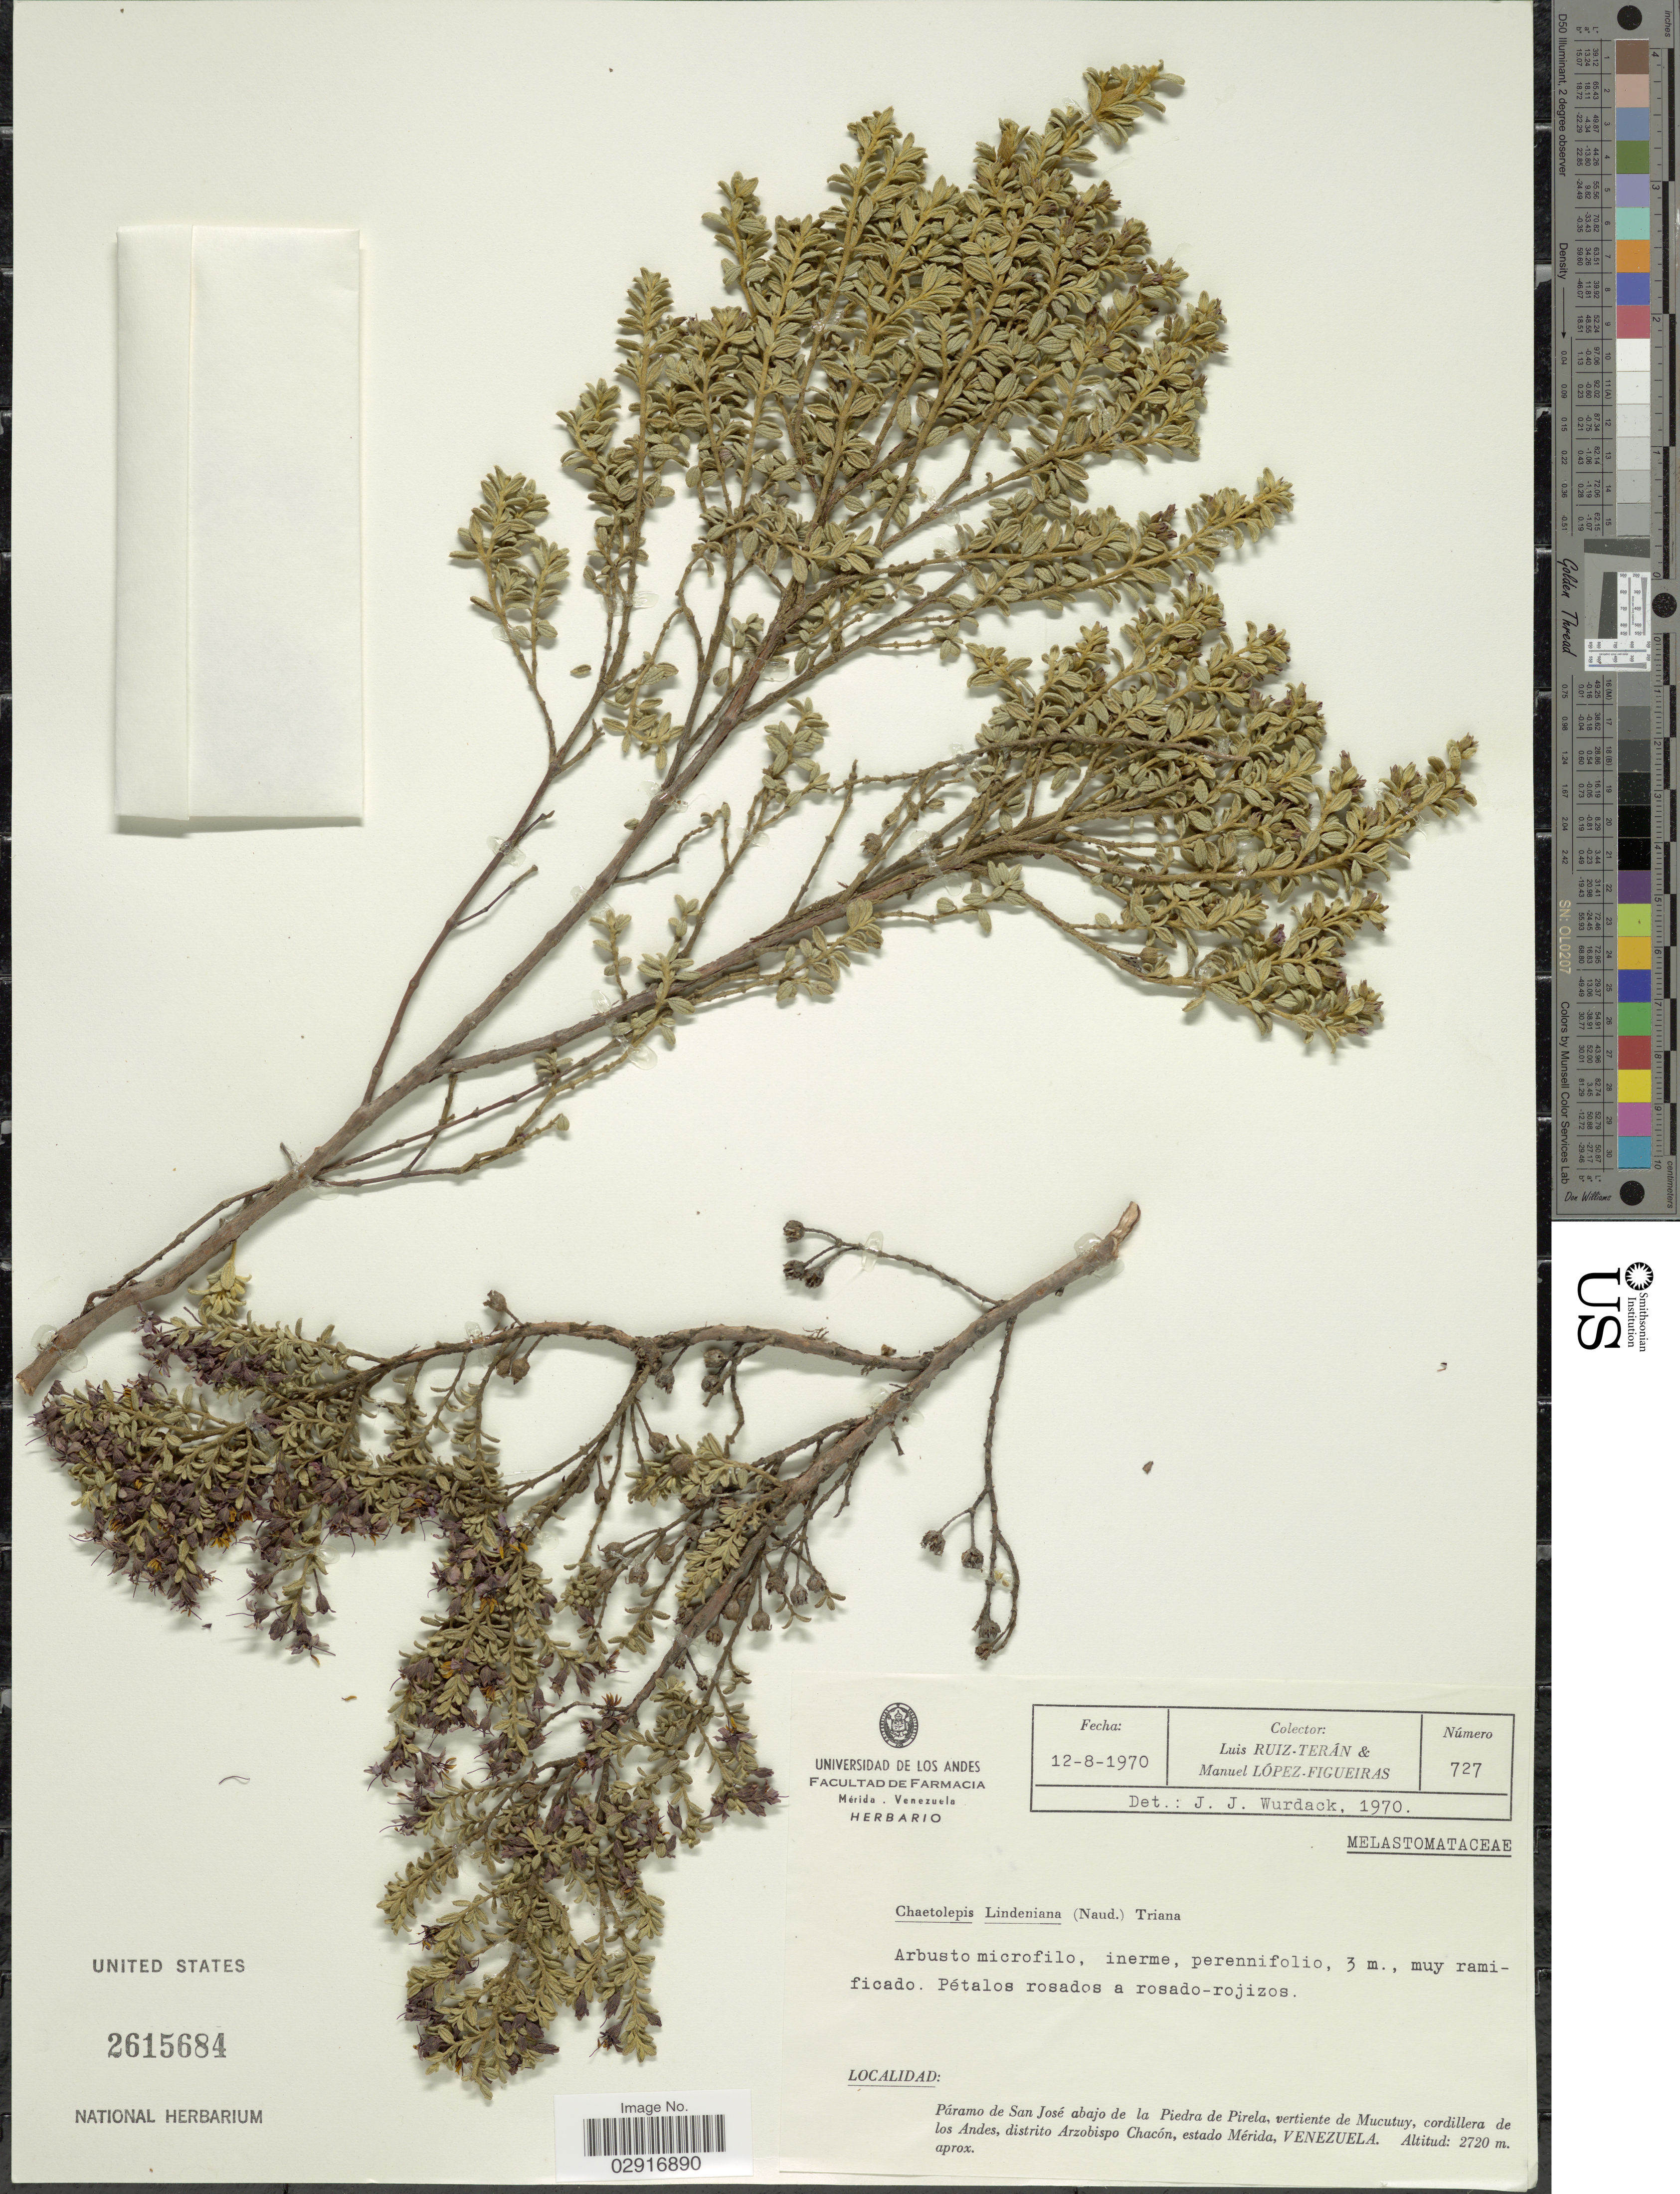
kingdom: Plantae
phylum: Tracheophyta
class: Magnoliopsida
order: Myrtales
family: Melastomataceae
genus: Chaetolepis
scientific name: Chaetolepis lindeniana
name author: (Naudin) Triana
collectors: L. Teran & M. López Figueiras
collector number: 727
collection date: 1970-08-12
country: Venezuela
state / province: Mérida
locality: Páramo de San José abajo de la Piedra de Pirela, vertiente de Mucutuy, cordillera de los Andes, distrito Arzobispo Chacón.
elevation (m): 2720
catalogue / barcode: US 2615684